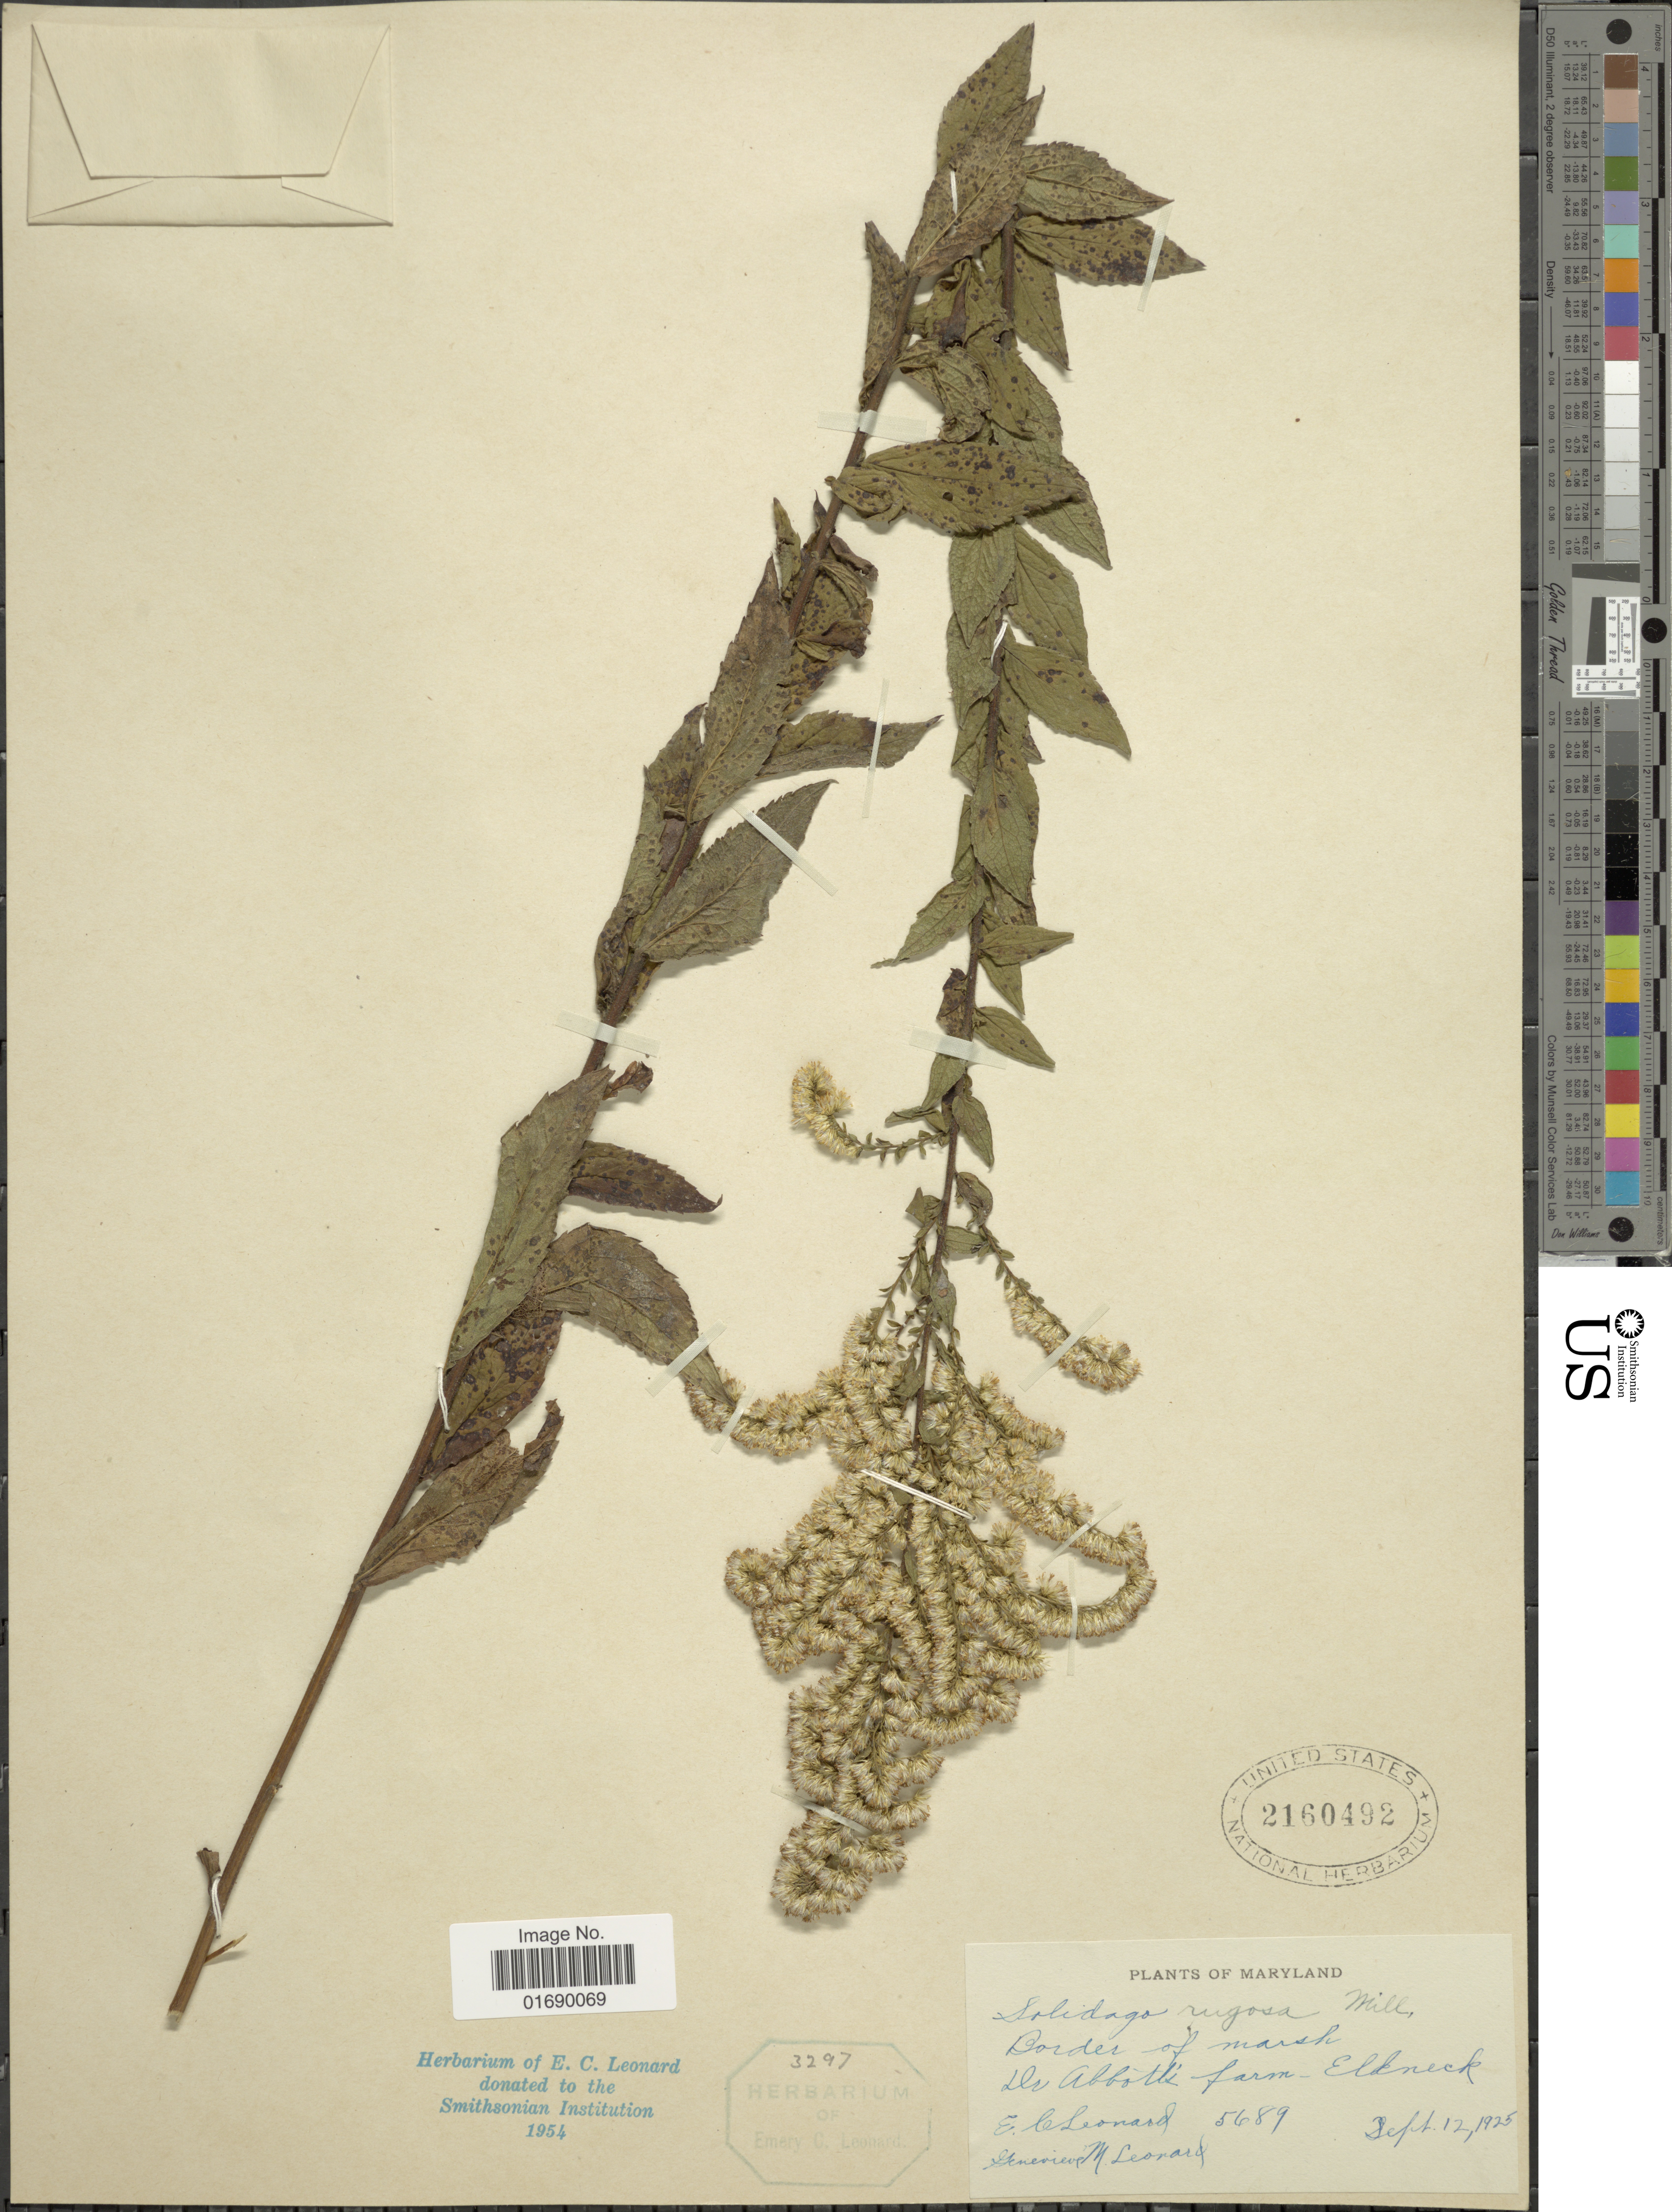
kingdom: Plantae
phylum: Tracheophyta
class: Magnoliopsida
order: Asterales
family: Asteraceae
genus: Solidago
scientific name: Solidago rugosa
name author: Mill.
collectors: E. C. Leonard & G. M. Leonard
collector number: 5689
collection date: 1925-09-12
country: United States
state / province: Maryland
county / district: Cecil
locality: Border of marsh, Dr Abboth farm - Elkneck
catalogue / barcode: US 2160492